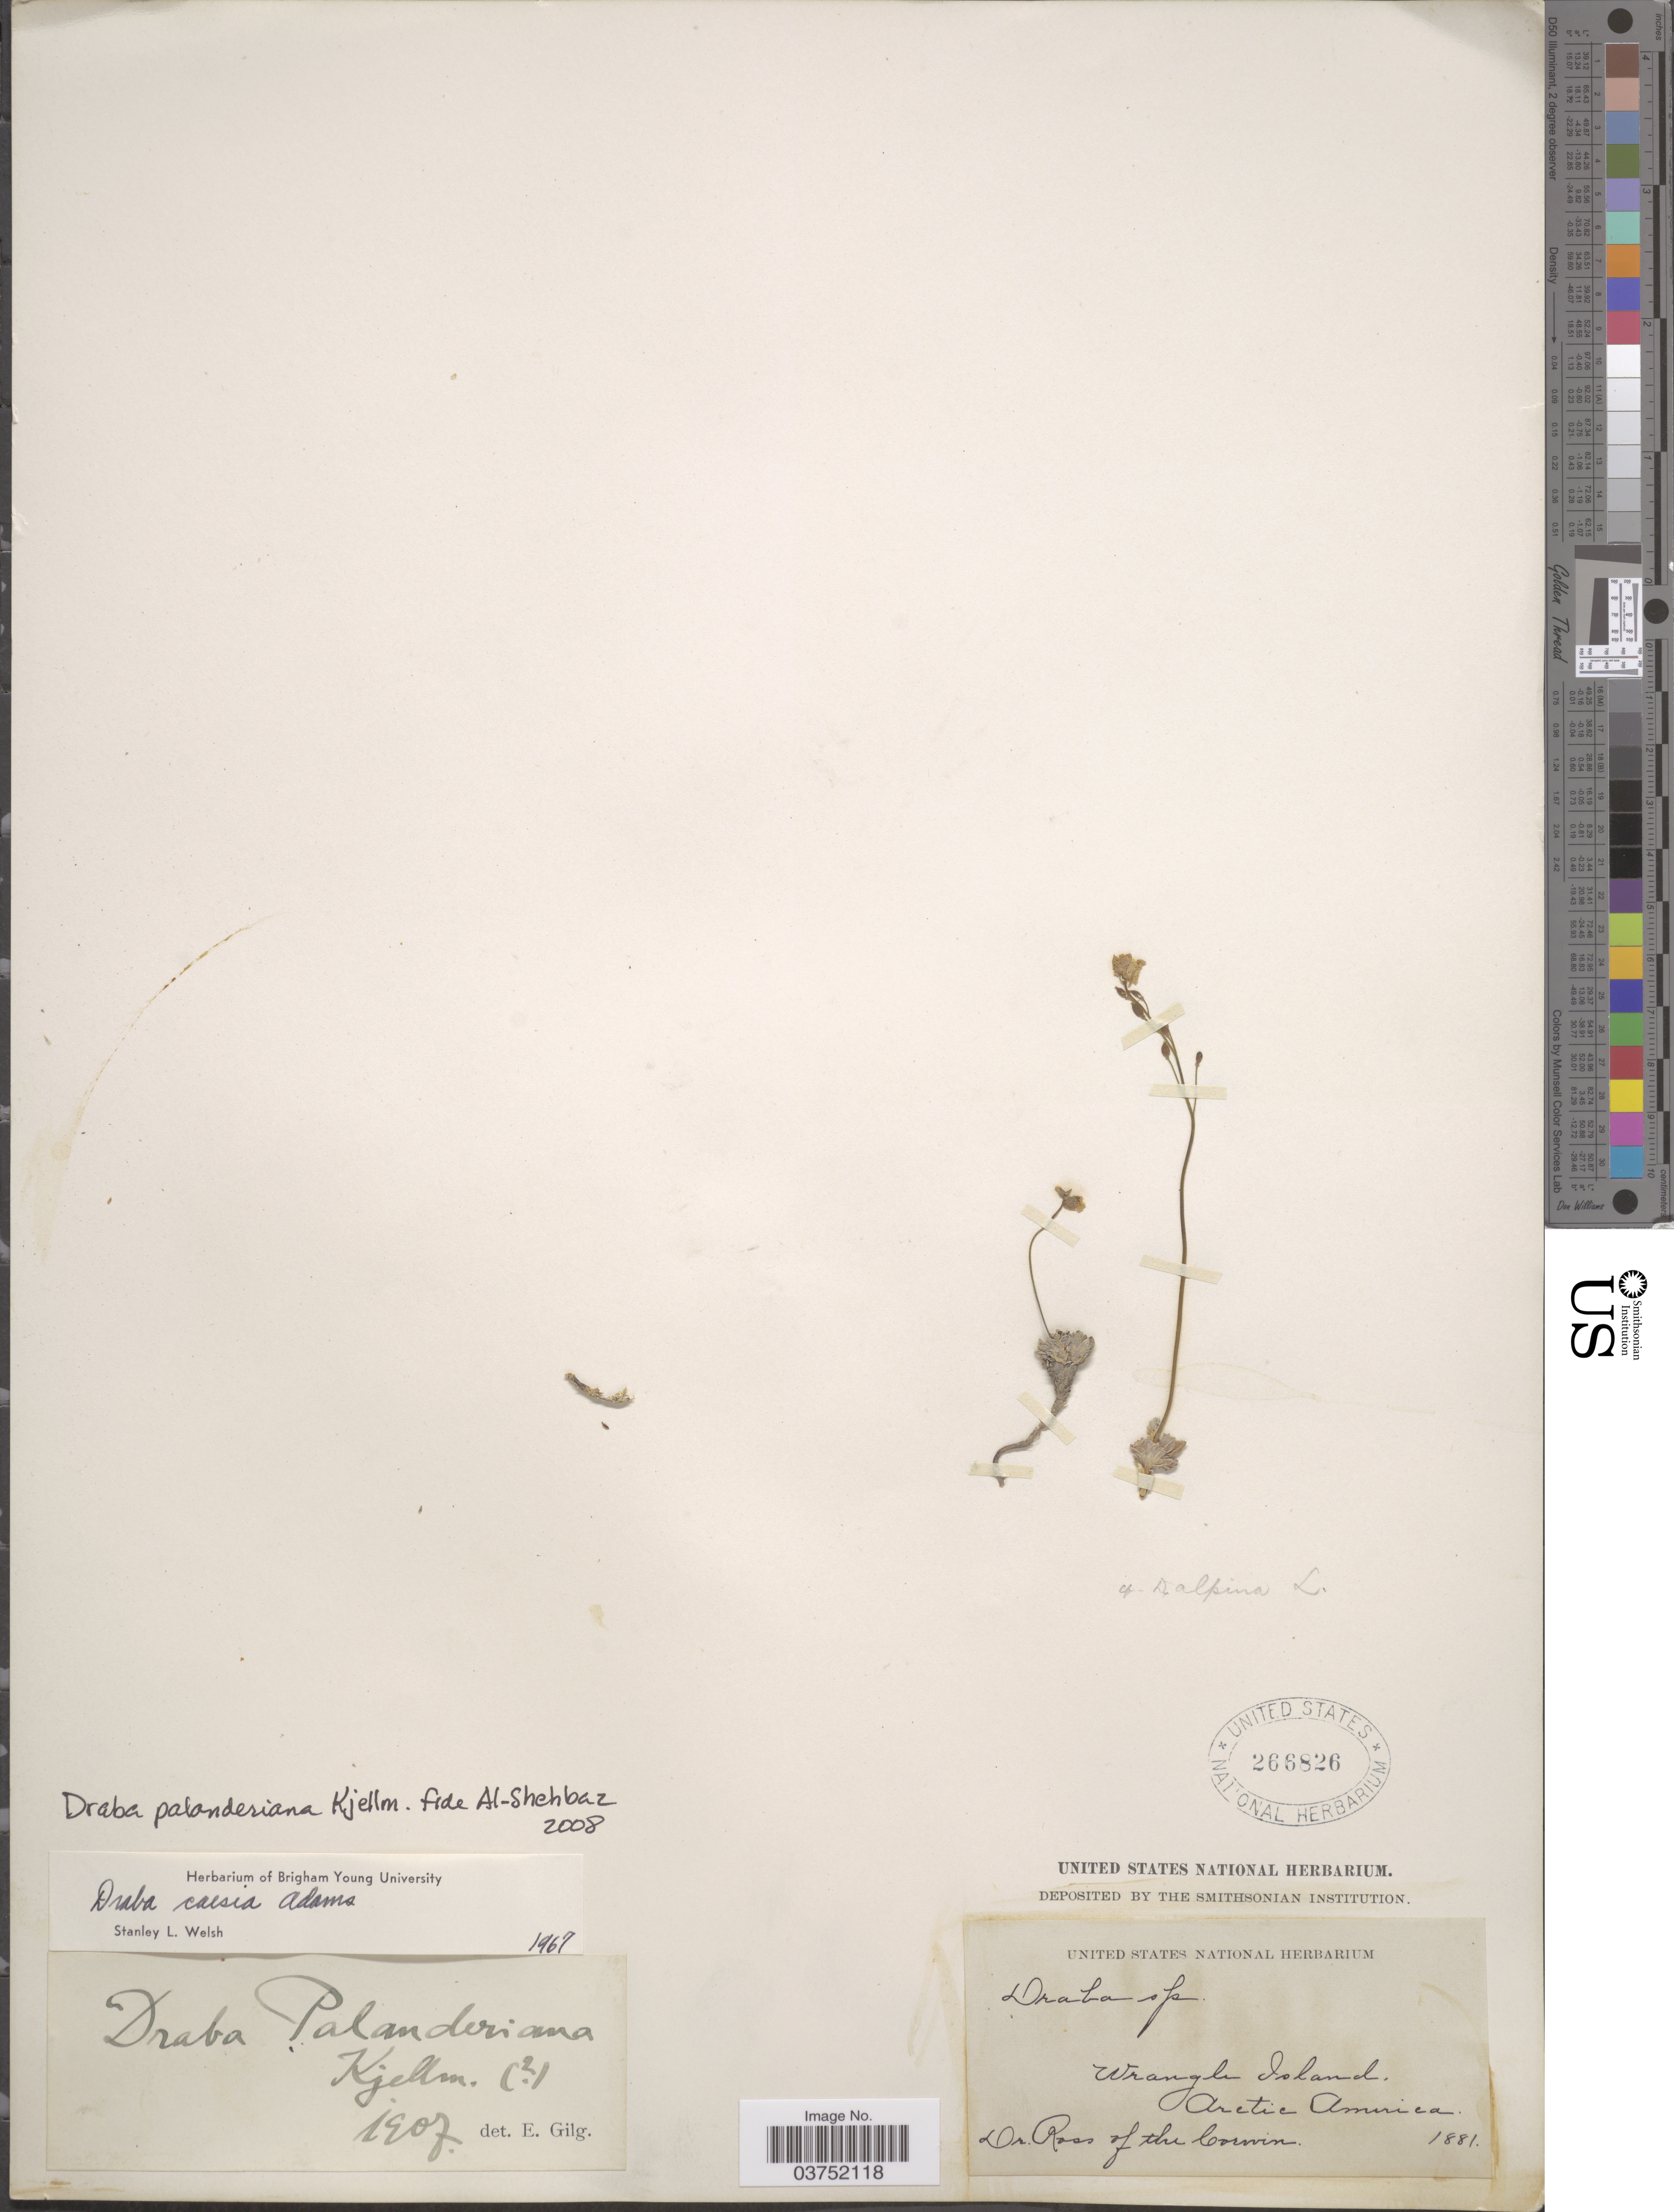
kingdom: Plantae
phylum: Tracheophyta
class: Magnoliopsida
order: Brassicales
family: Brassicaceae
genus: Draba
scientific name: Draba palanderiana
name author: Kjellm.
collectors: Ross of the Corwin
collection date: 1881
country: Russian Federation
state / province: Chukotka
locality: Wrangle Island, Arctic America.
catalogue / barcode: US 266826